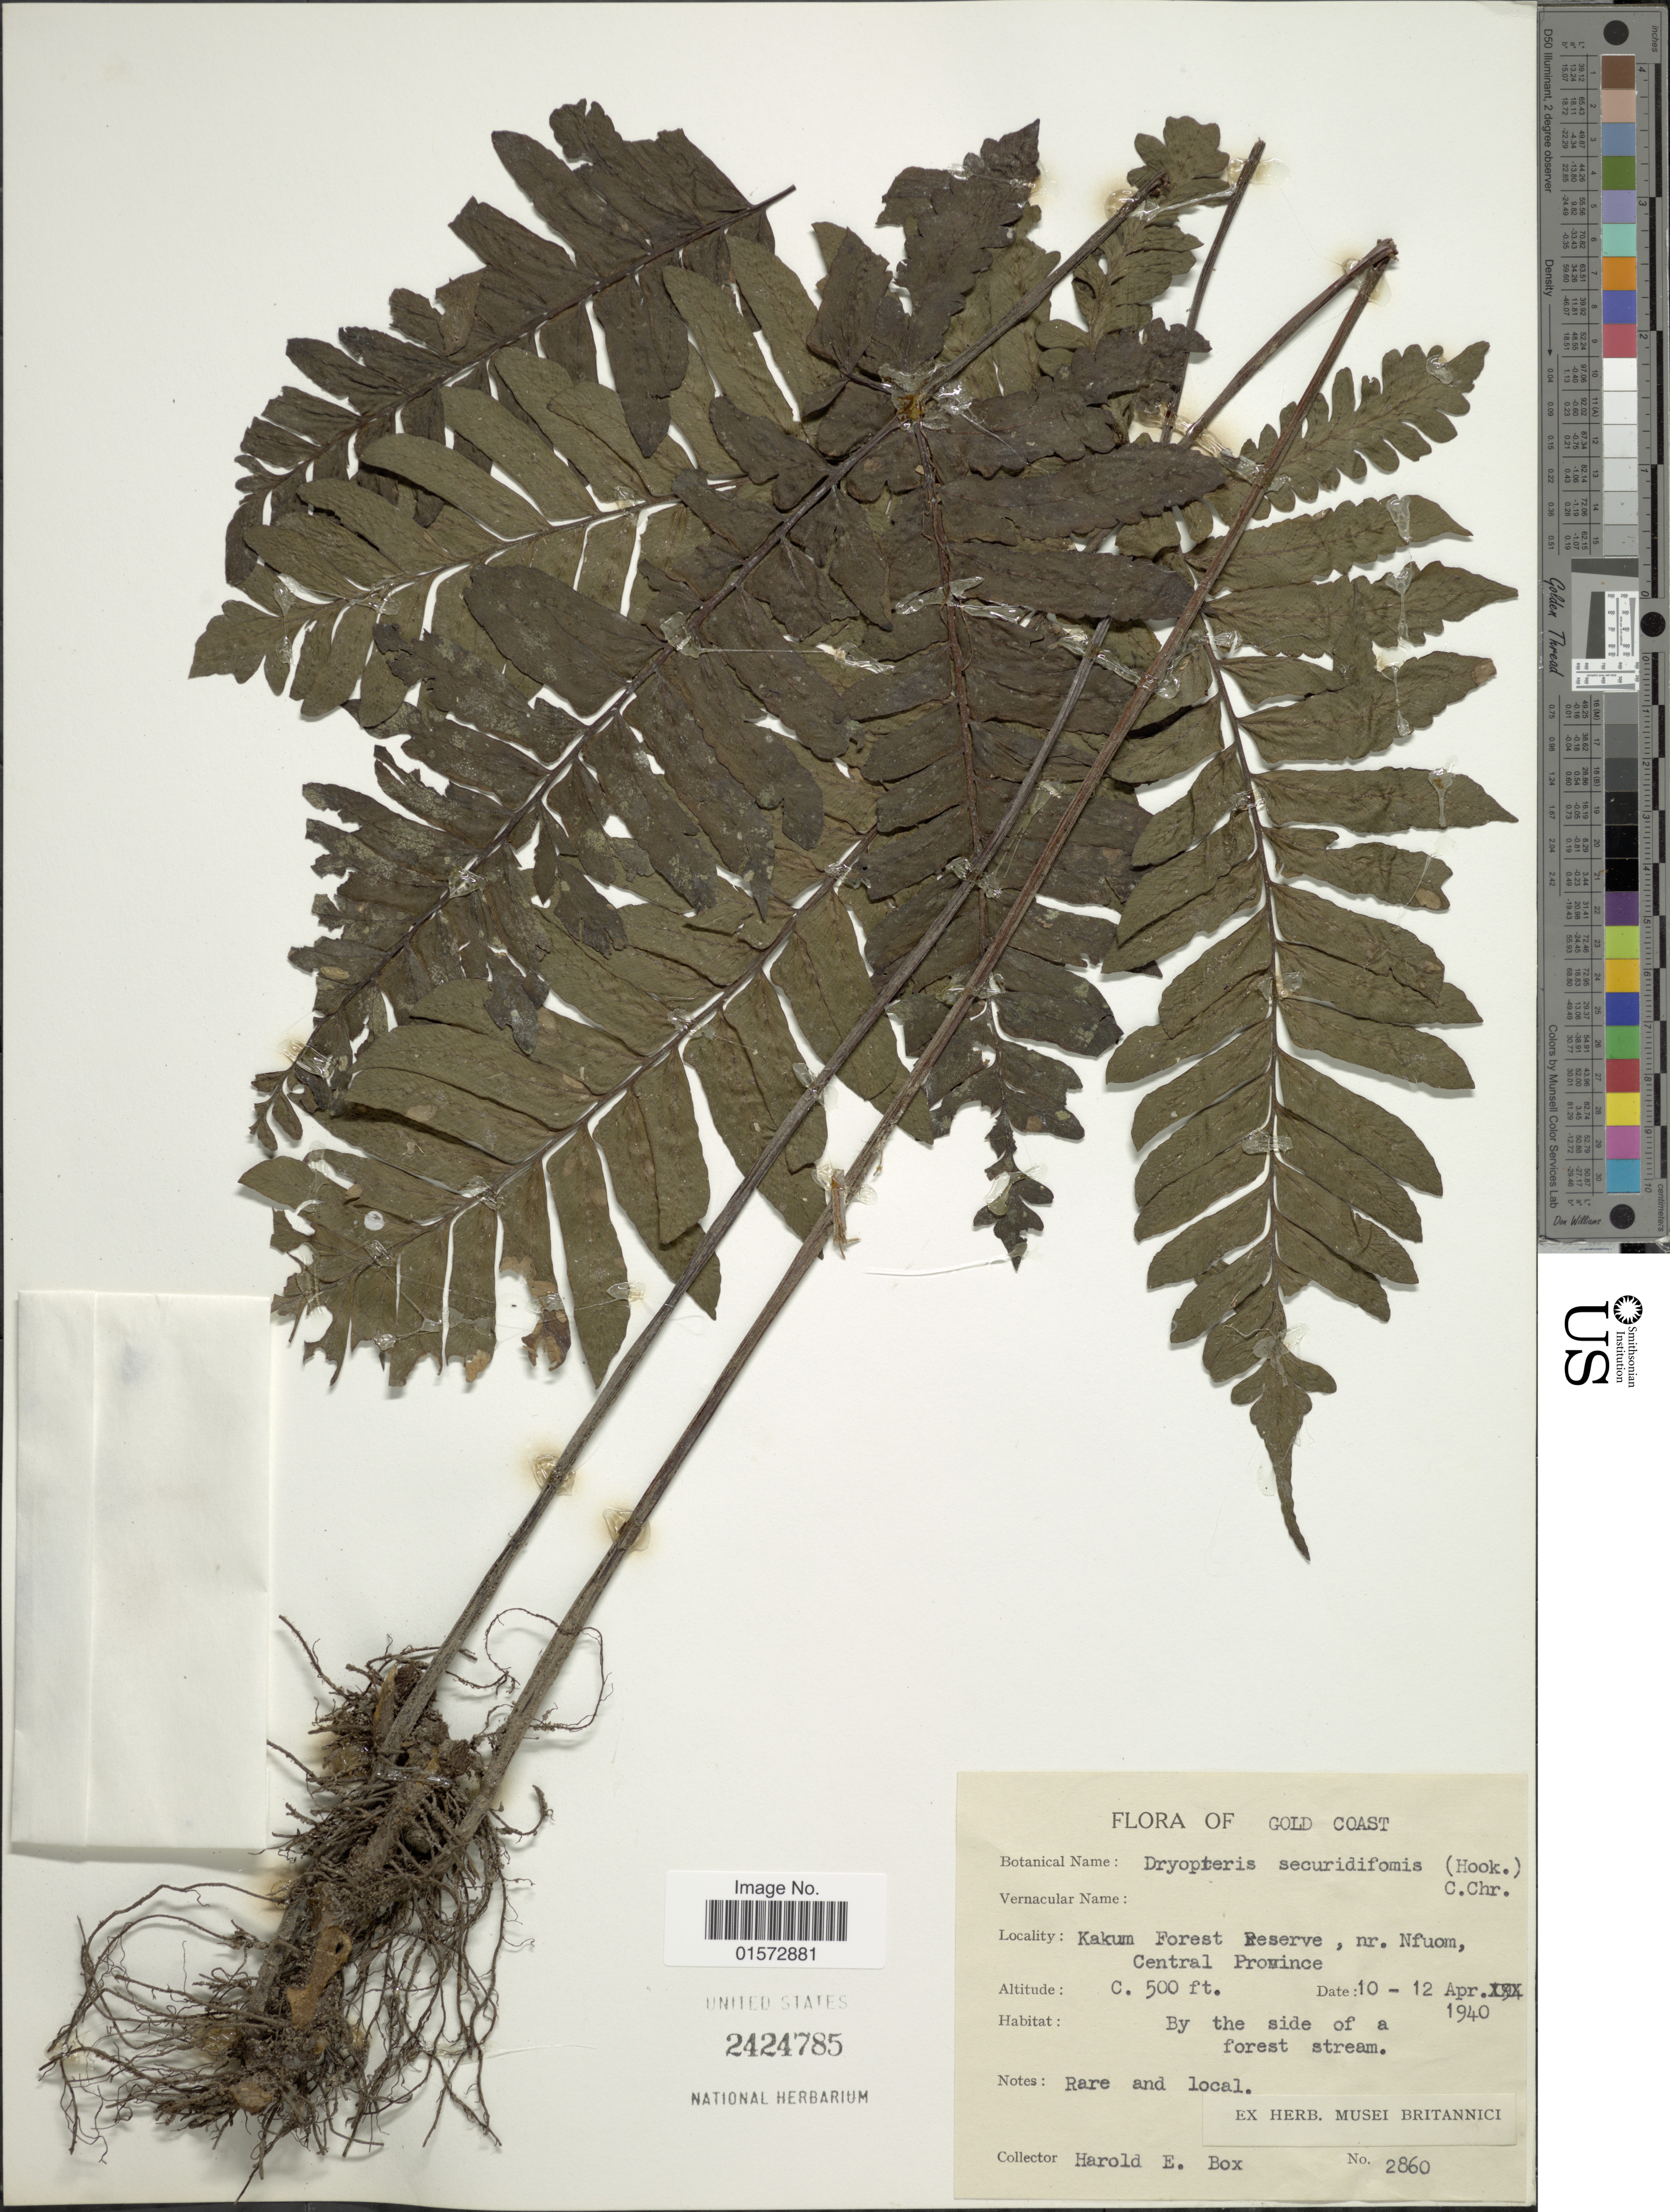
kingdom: Plantae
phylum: Tracheophyta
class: Polypodiopsida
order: Polypodiales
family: Tectariaceae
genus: Triplophyllum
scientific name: Triplophyllum securidiforme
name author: (Hook.)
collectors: H. E. Box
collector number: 2860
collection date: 1940-04-10/1940-04-12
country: Ghana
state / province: Central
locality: Gold Coast, Kakum Forest Reserve, nr. Nfuom, Central Province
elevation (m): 152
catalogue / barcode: US 2424785